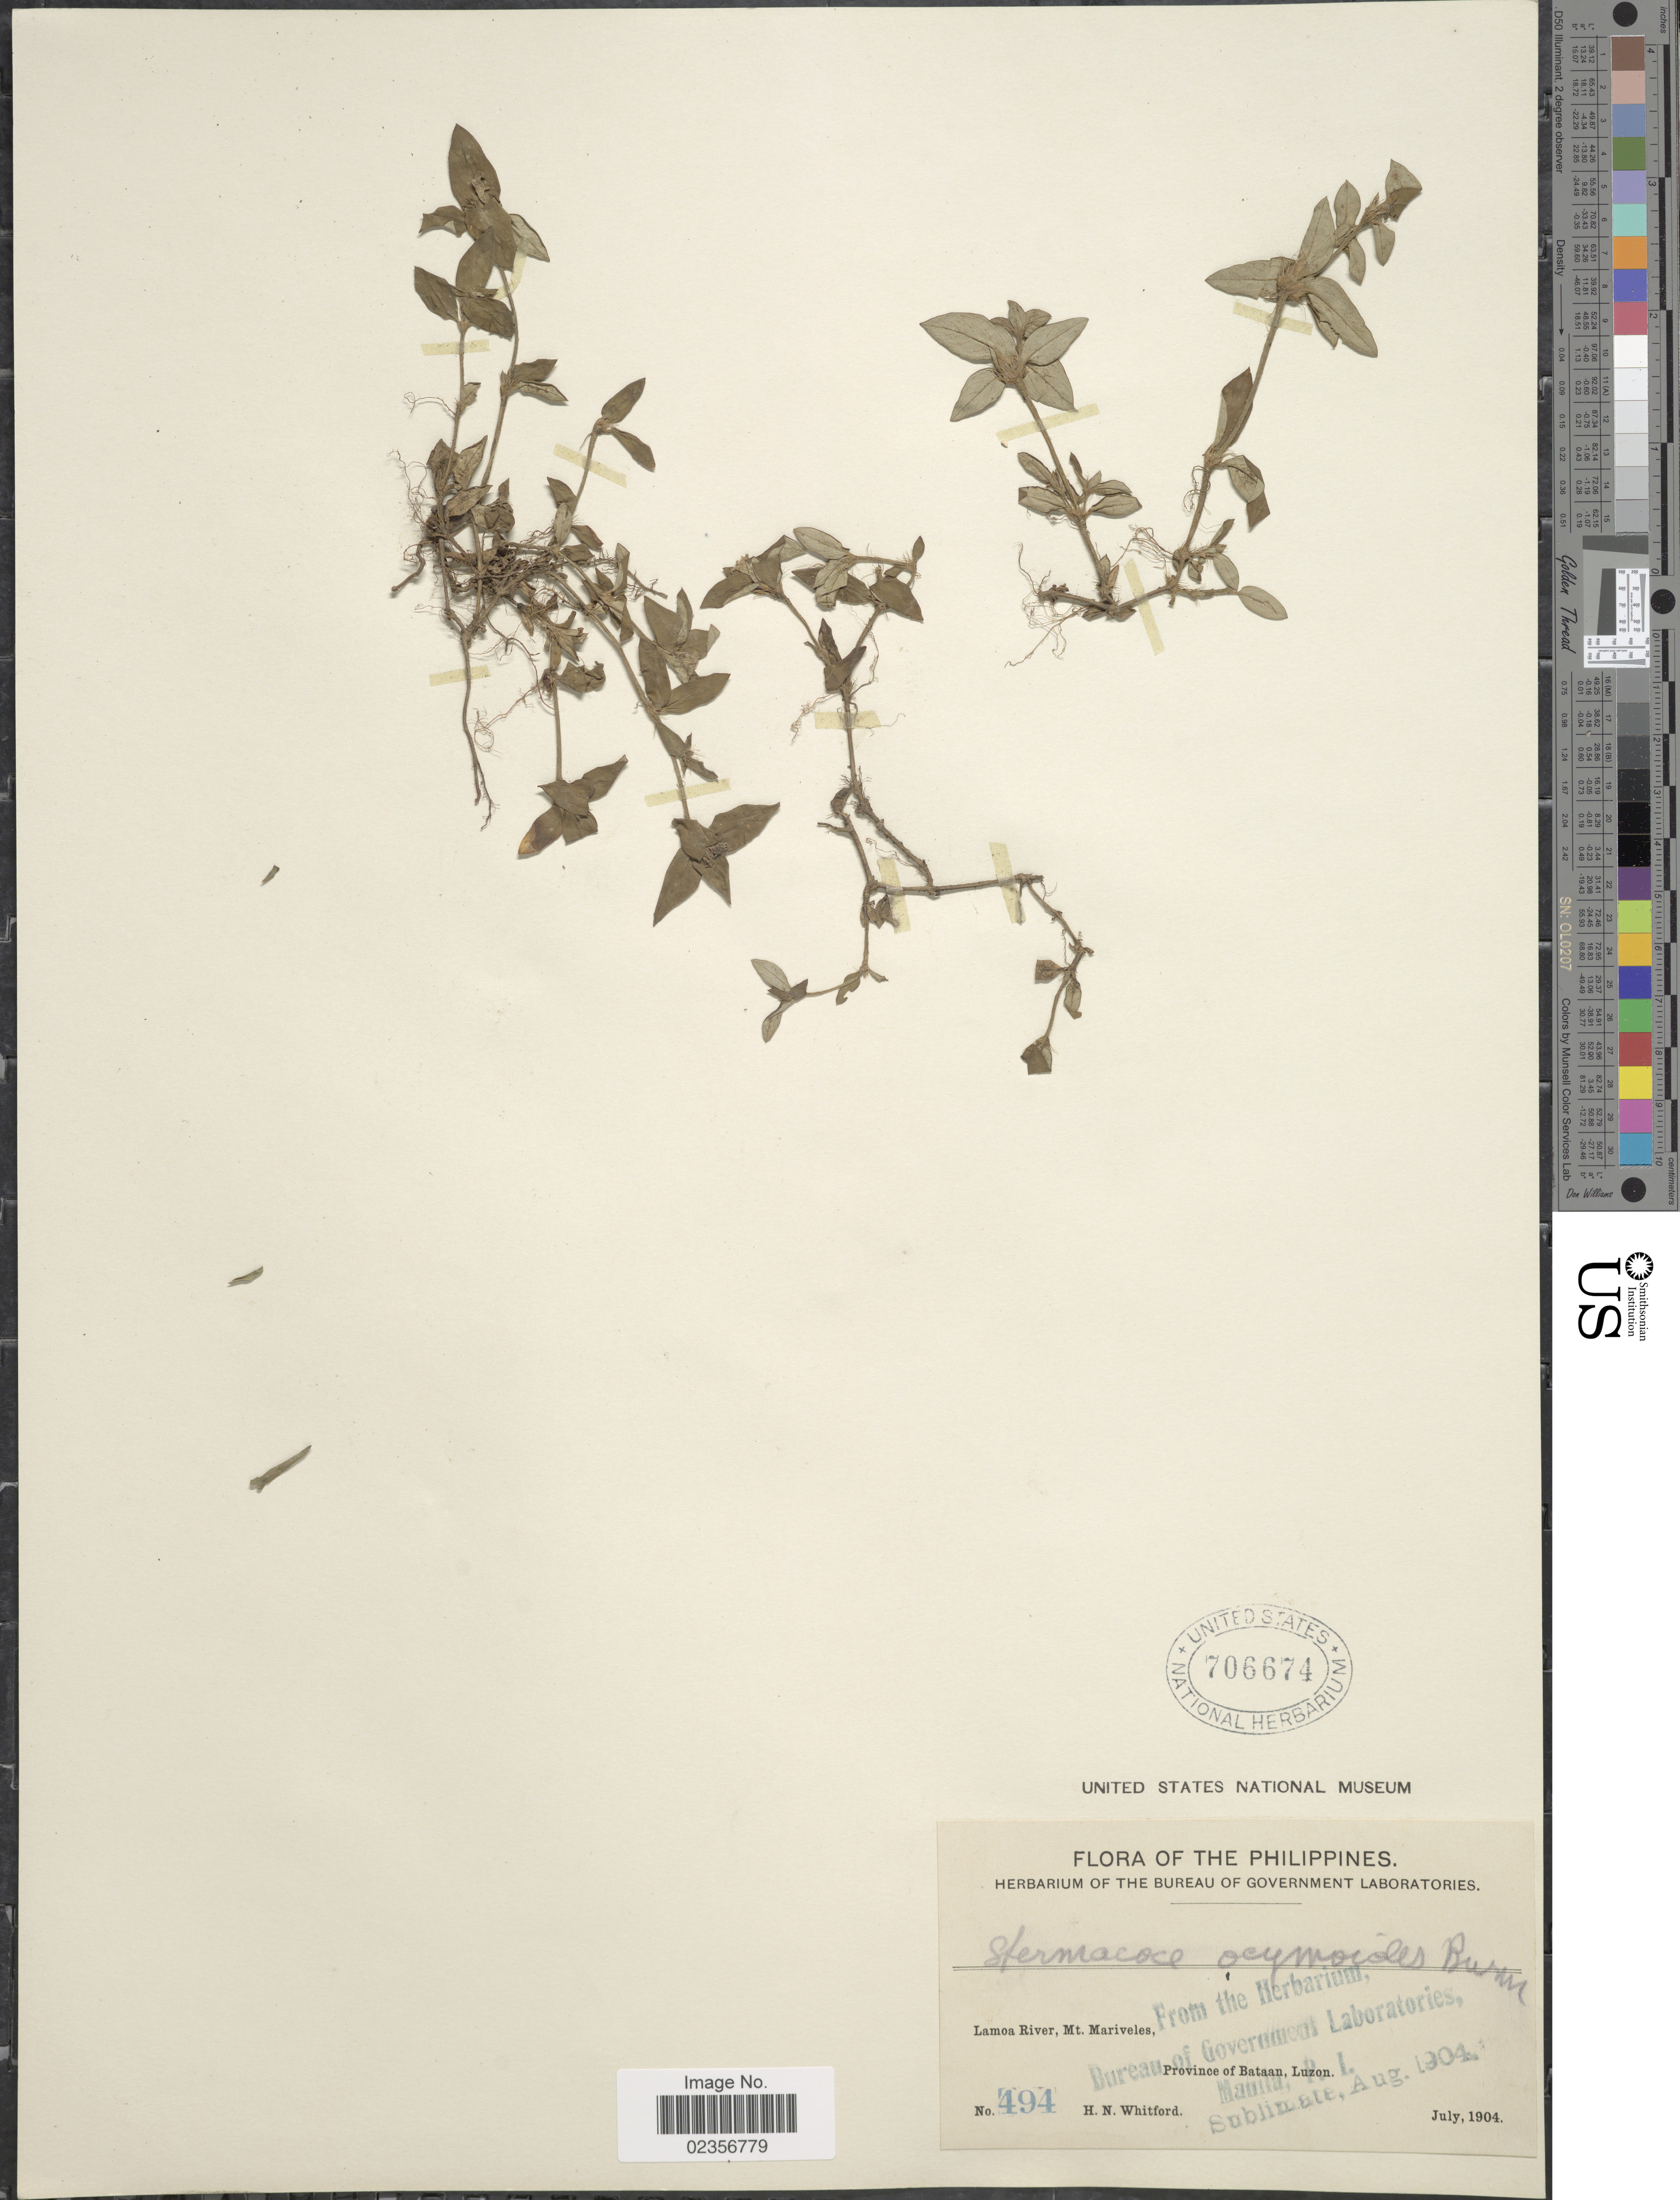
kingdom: Plantae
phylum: Tracheophyta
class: Magnoliopsida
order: Gentianales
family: Rubiaceae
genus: Hedyotis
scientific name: Hedyotis sp.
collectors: H. N. Whitford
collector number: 494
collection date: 1904-07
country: Philippines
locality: Lamoa River, Mt. Marivieles, Province of Bataan, Luzon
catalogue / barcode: US 706674